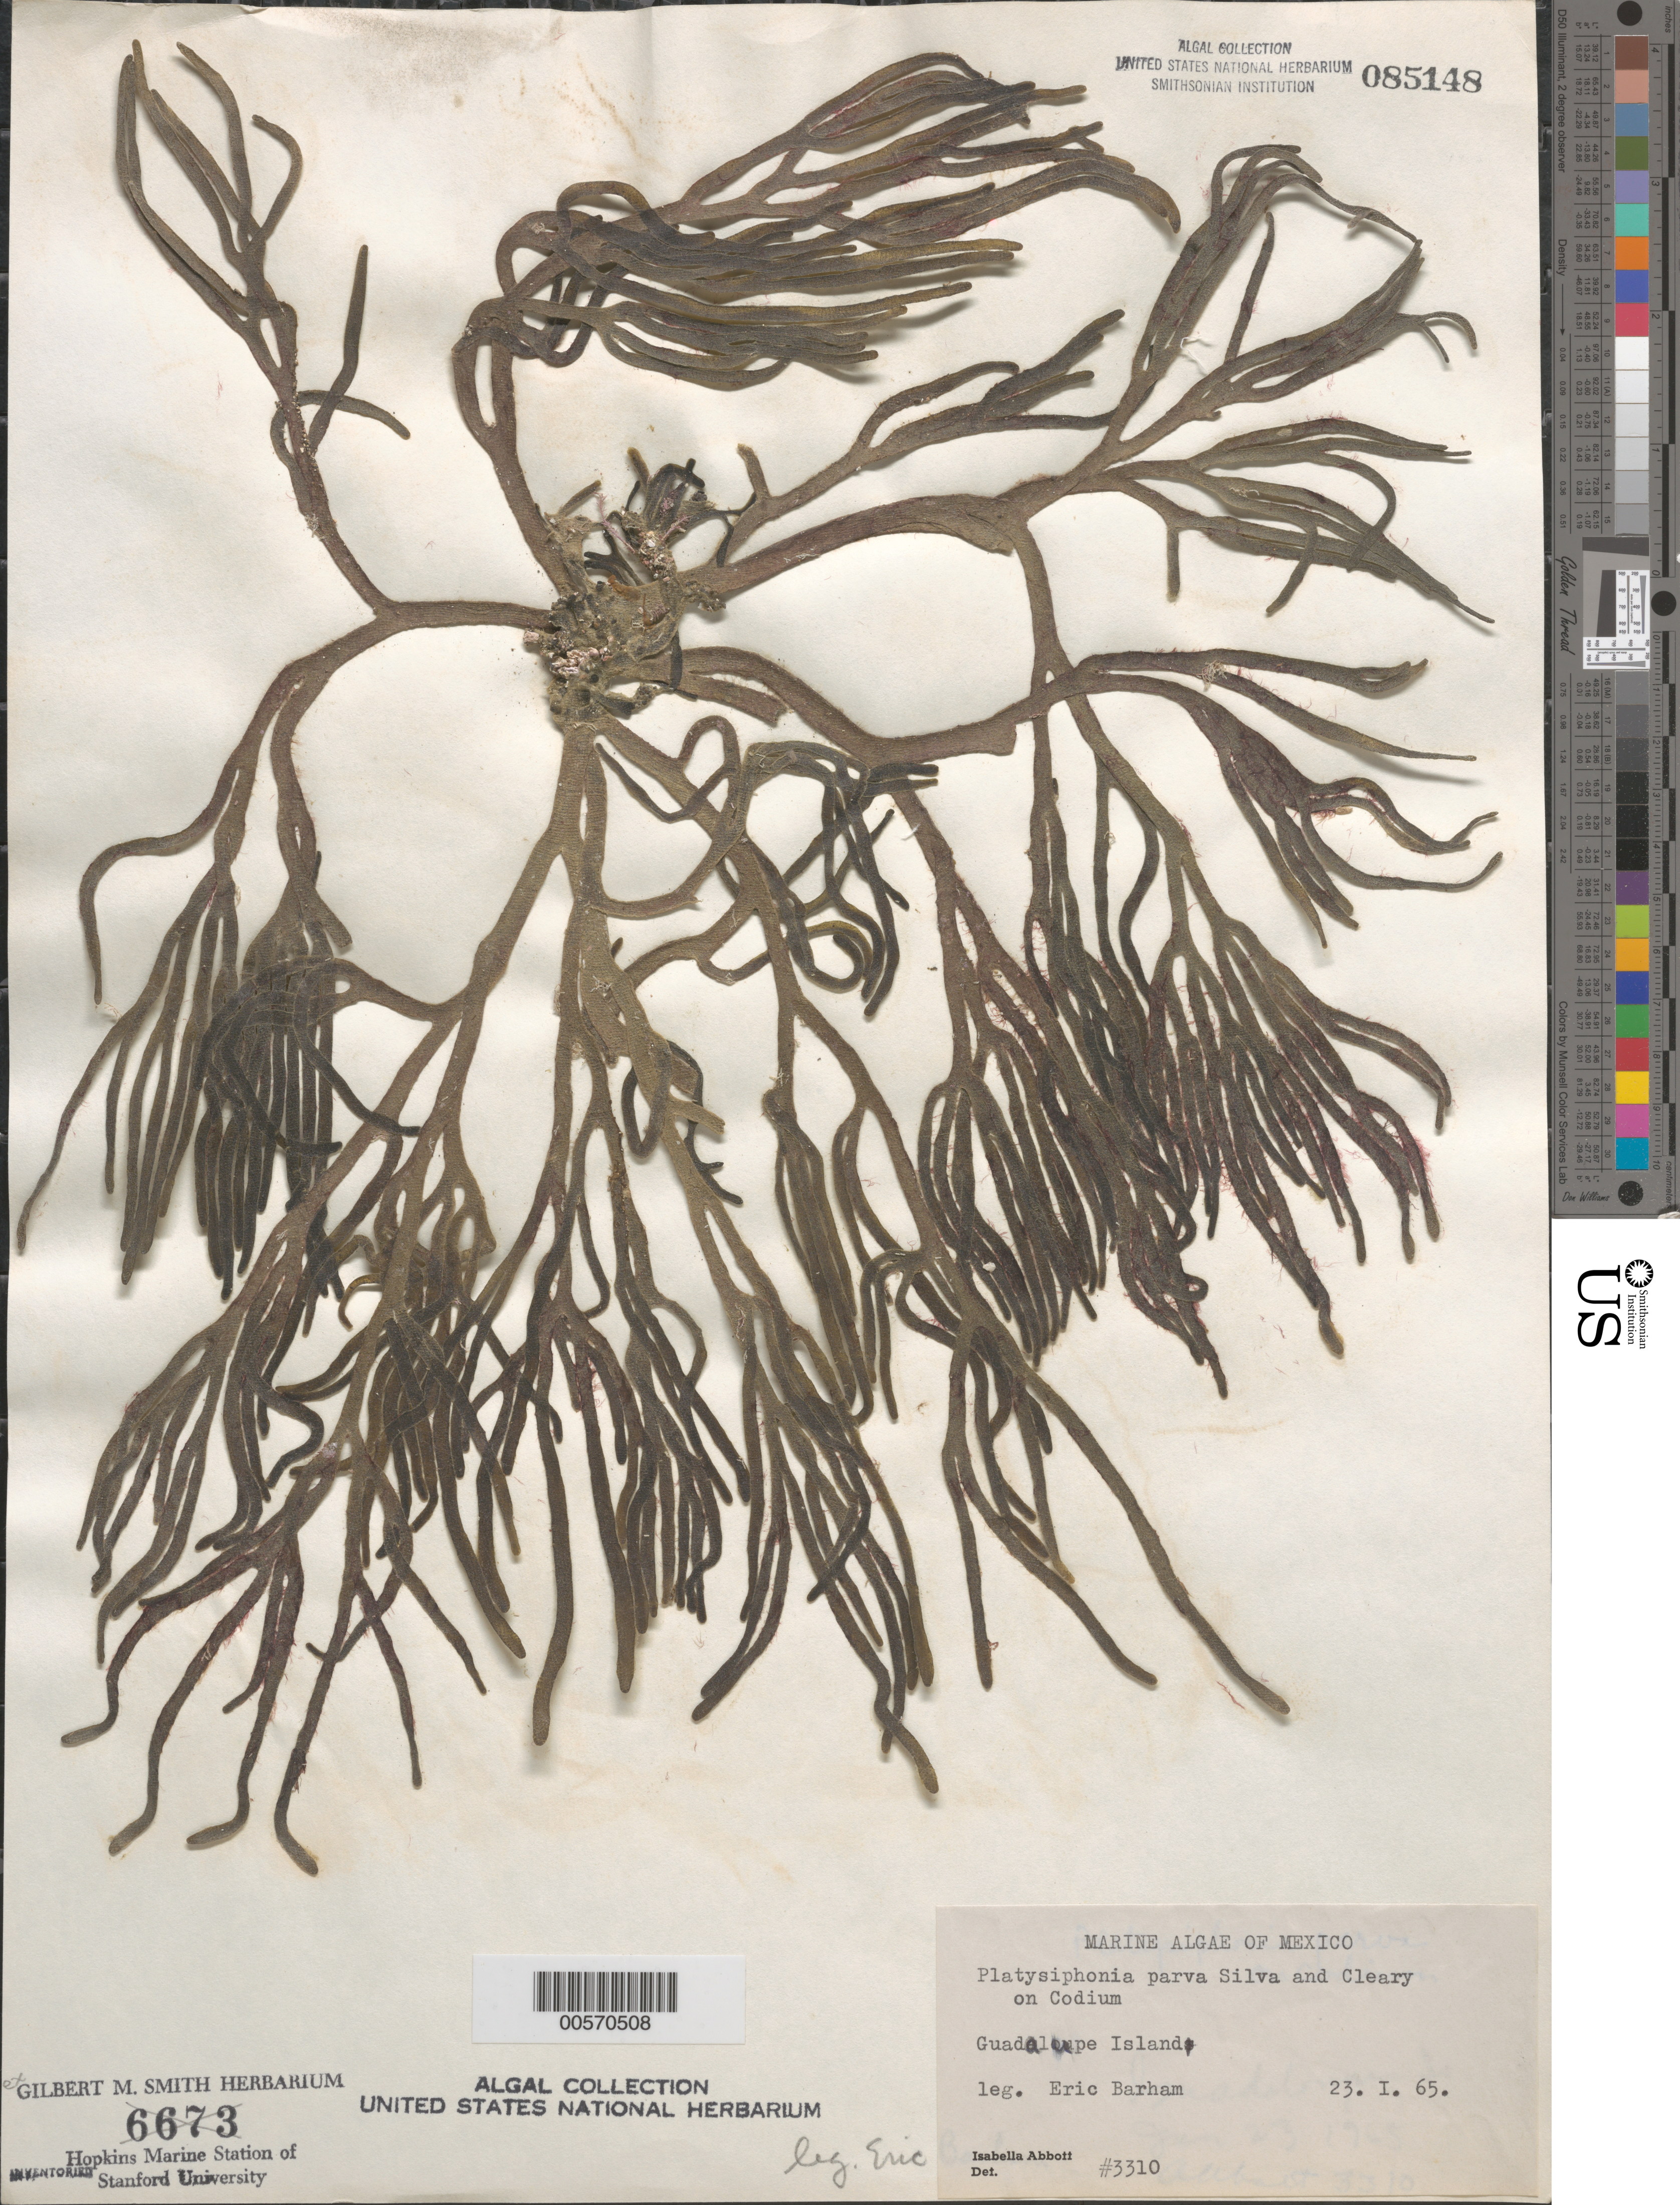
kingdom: Plantae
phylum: Rhodophyta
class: Florideophyceae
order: Ceramiales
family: Sarcomeniaceae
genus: Platysiphonia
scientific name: Platysiphonia parva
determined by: Abbott, Isabella A.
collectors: E. Barham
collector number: IAA 3310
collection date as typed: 23 Jan 1965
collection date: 1965-01-23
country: Mexico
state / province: Baja California Norte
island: Isla Guadalupe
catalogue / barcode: US 85148